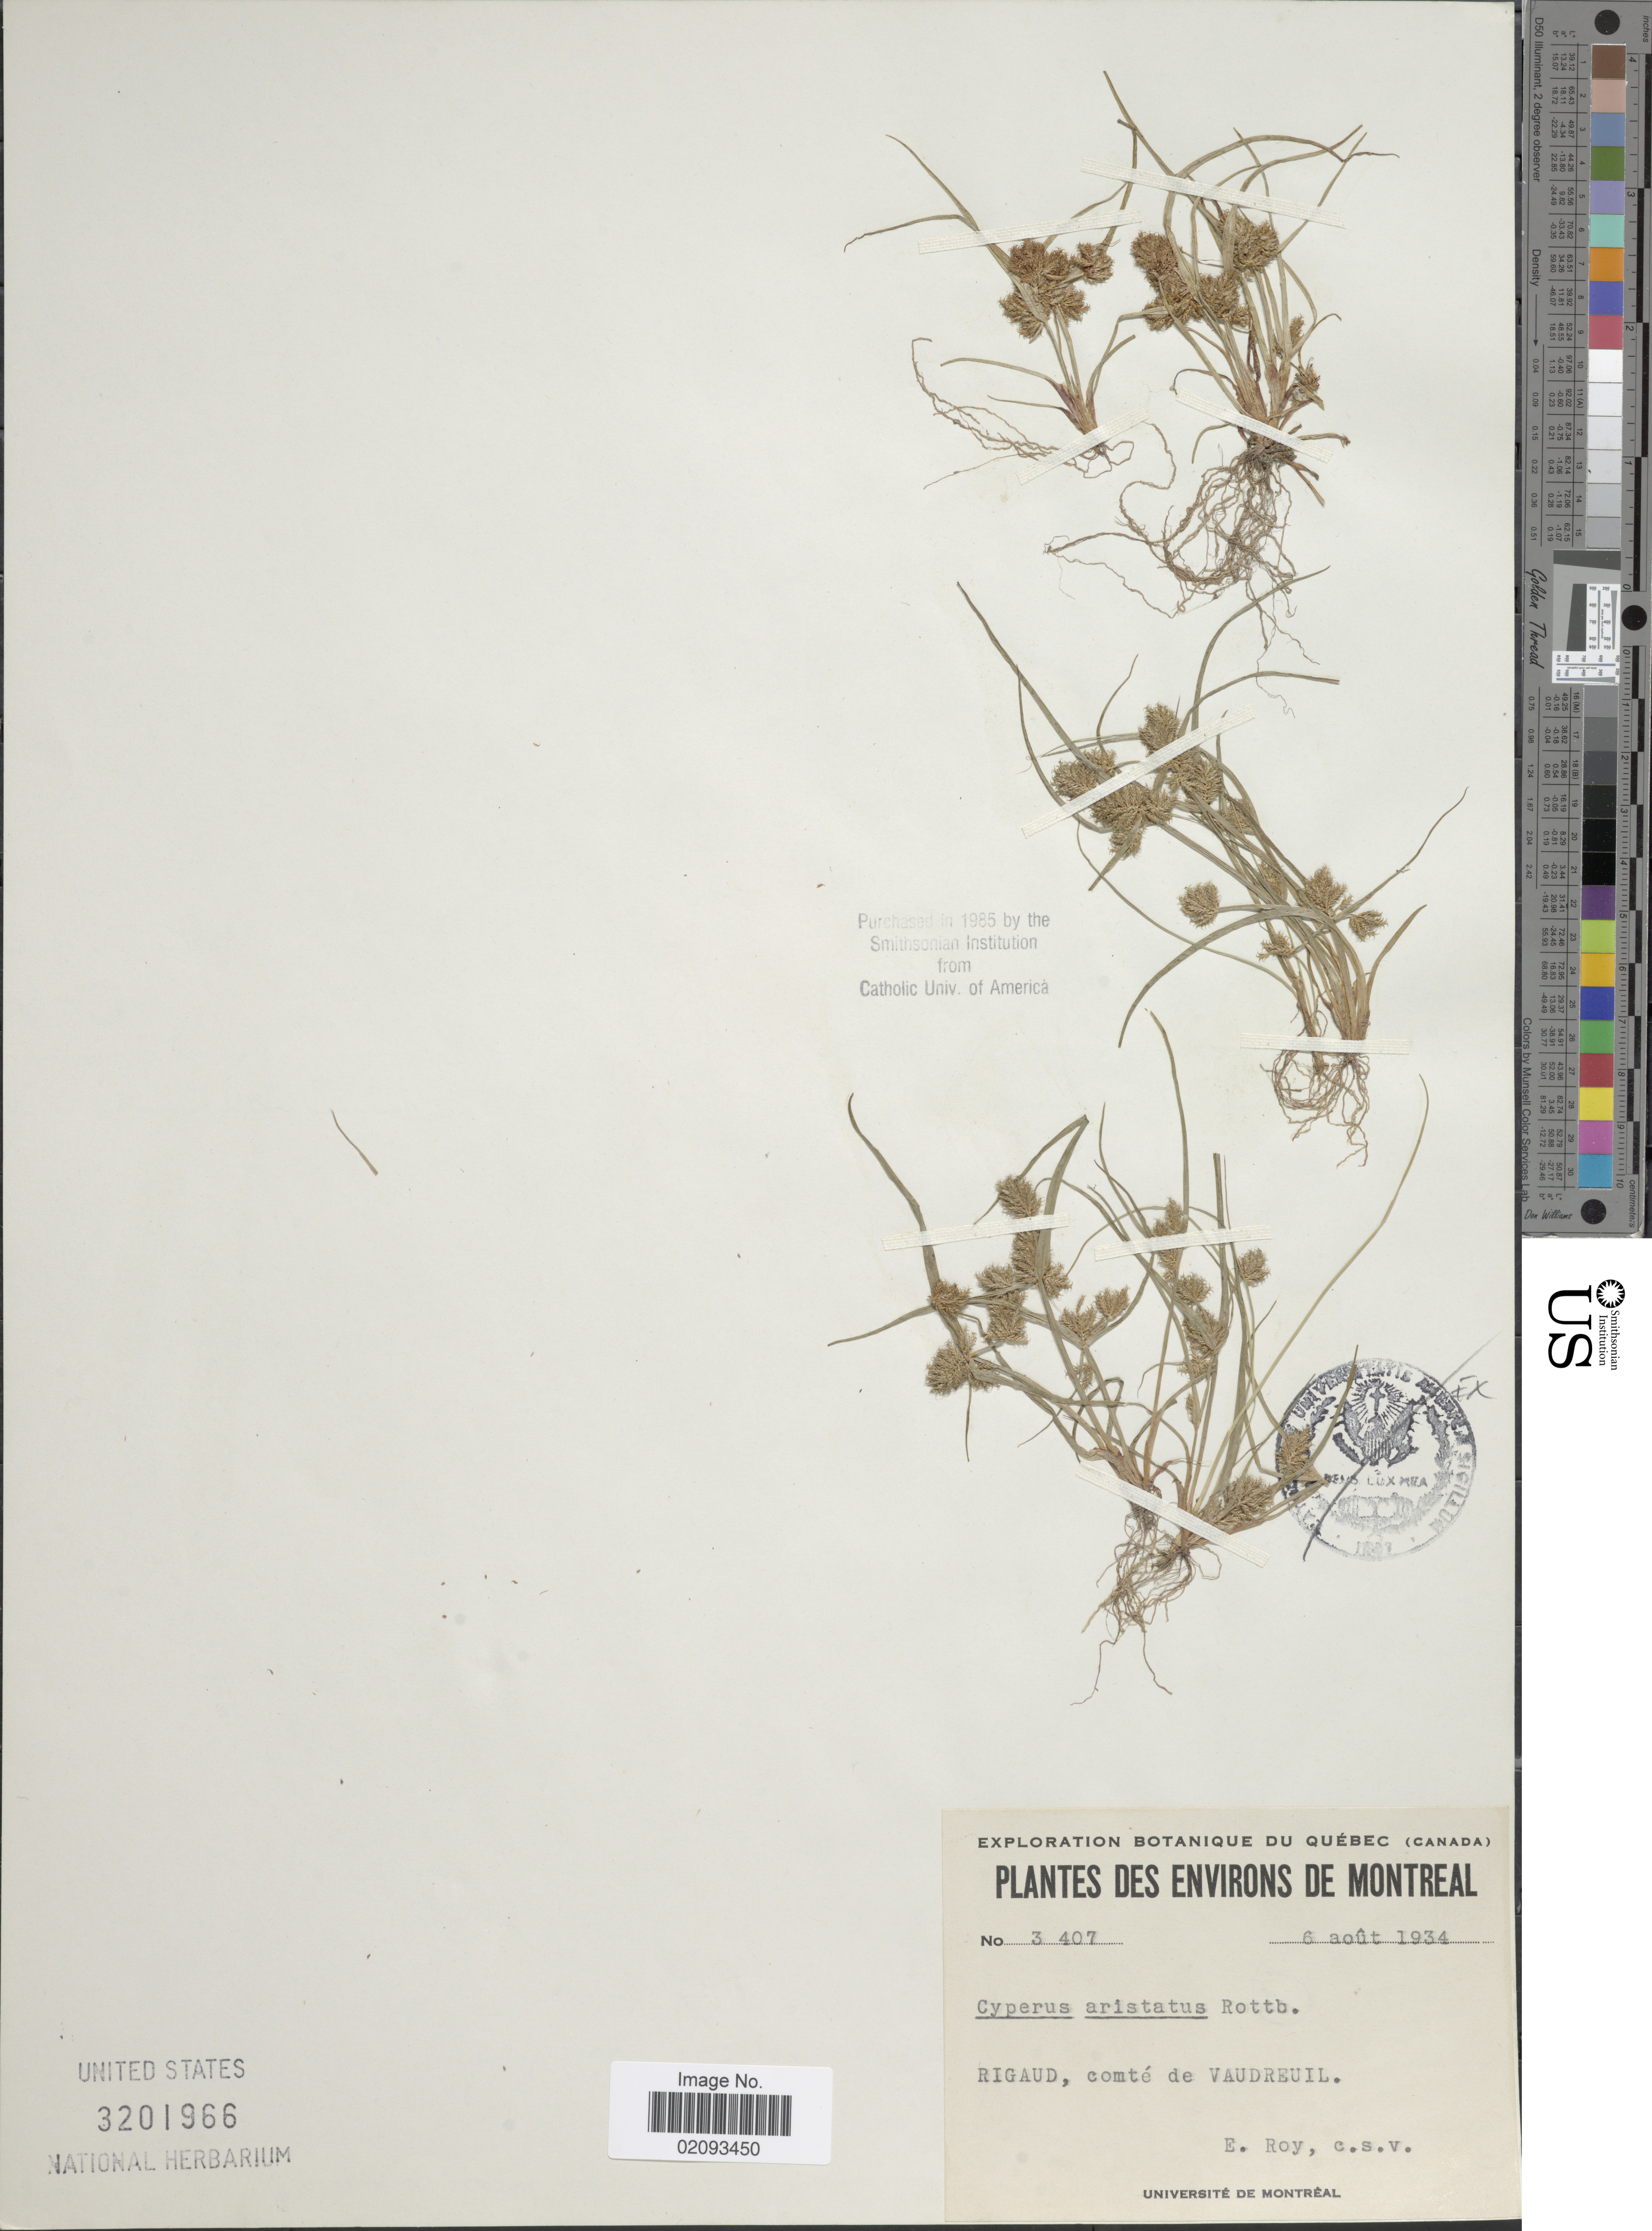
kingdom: Plantae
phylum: Tracheophyta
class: Liliopsida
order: Poales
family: Cyperaceae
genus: Cyperus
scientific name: Cyperus squarrosus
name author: L.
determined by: Strong, Mark T., (BOT), Smithsonian Institution - National Museum of Natural History (UNITED STATES)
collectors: E. Roy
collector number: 3407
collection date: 1934-08-06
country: Canada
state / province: Quebec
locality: Environs de Montreal, Rigaud, comte de Vaudreuil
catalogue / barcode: US 3201966